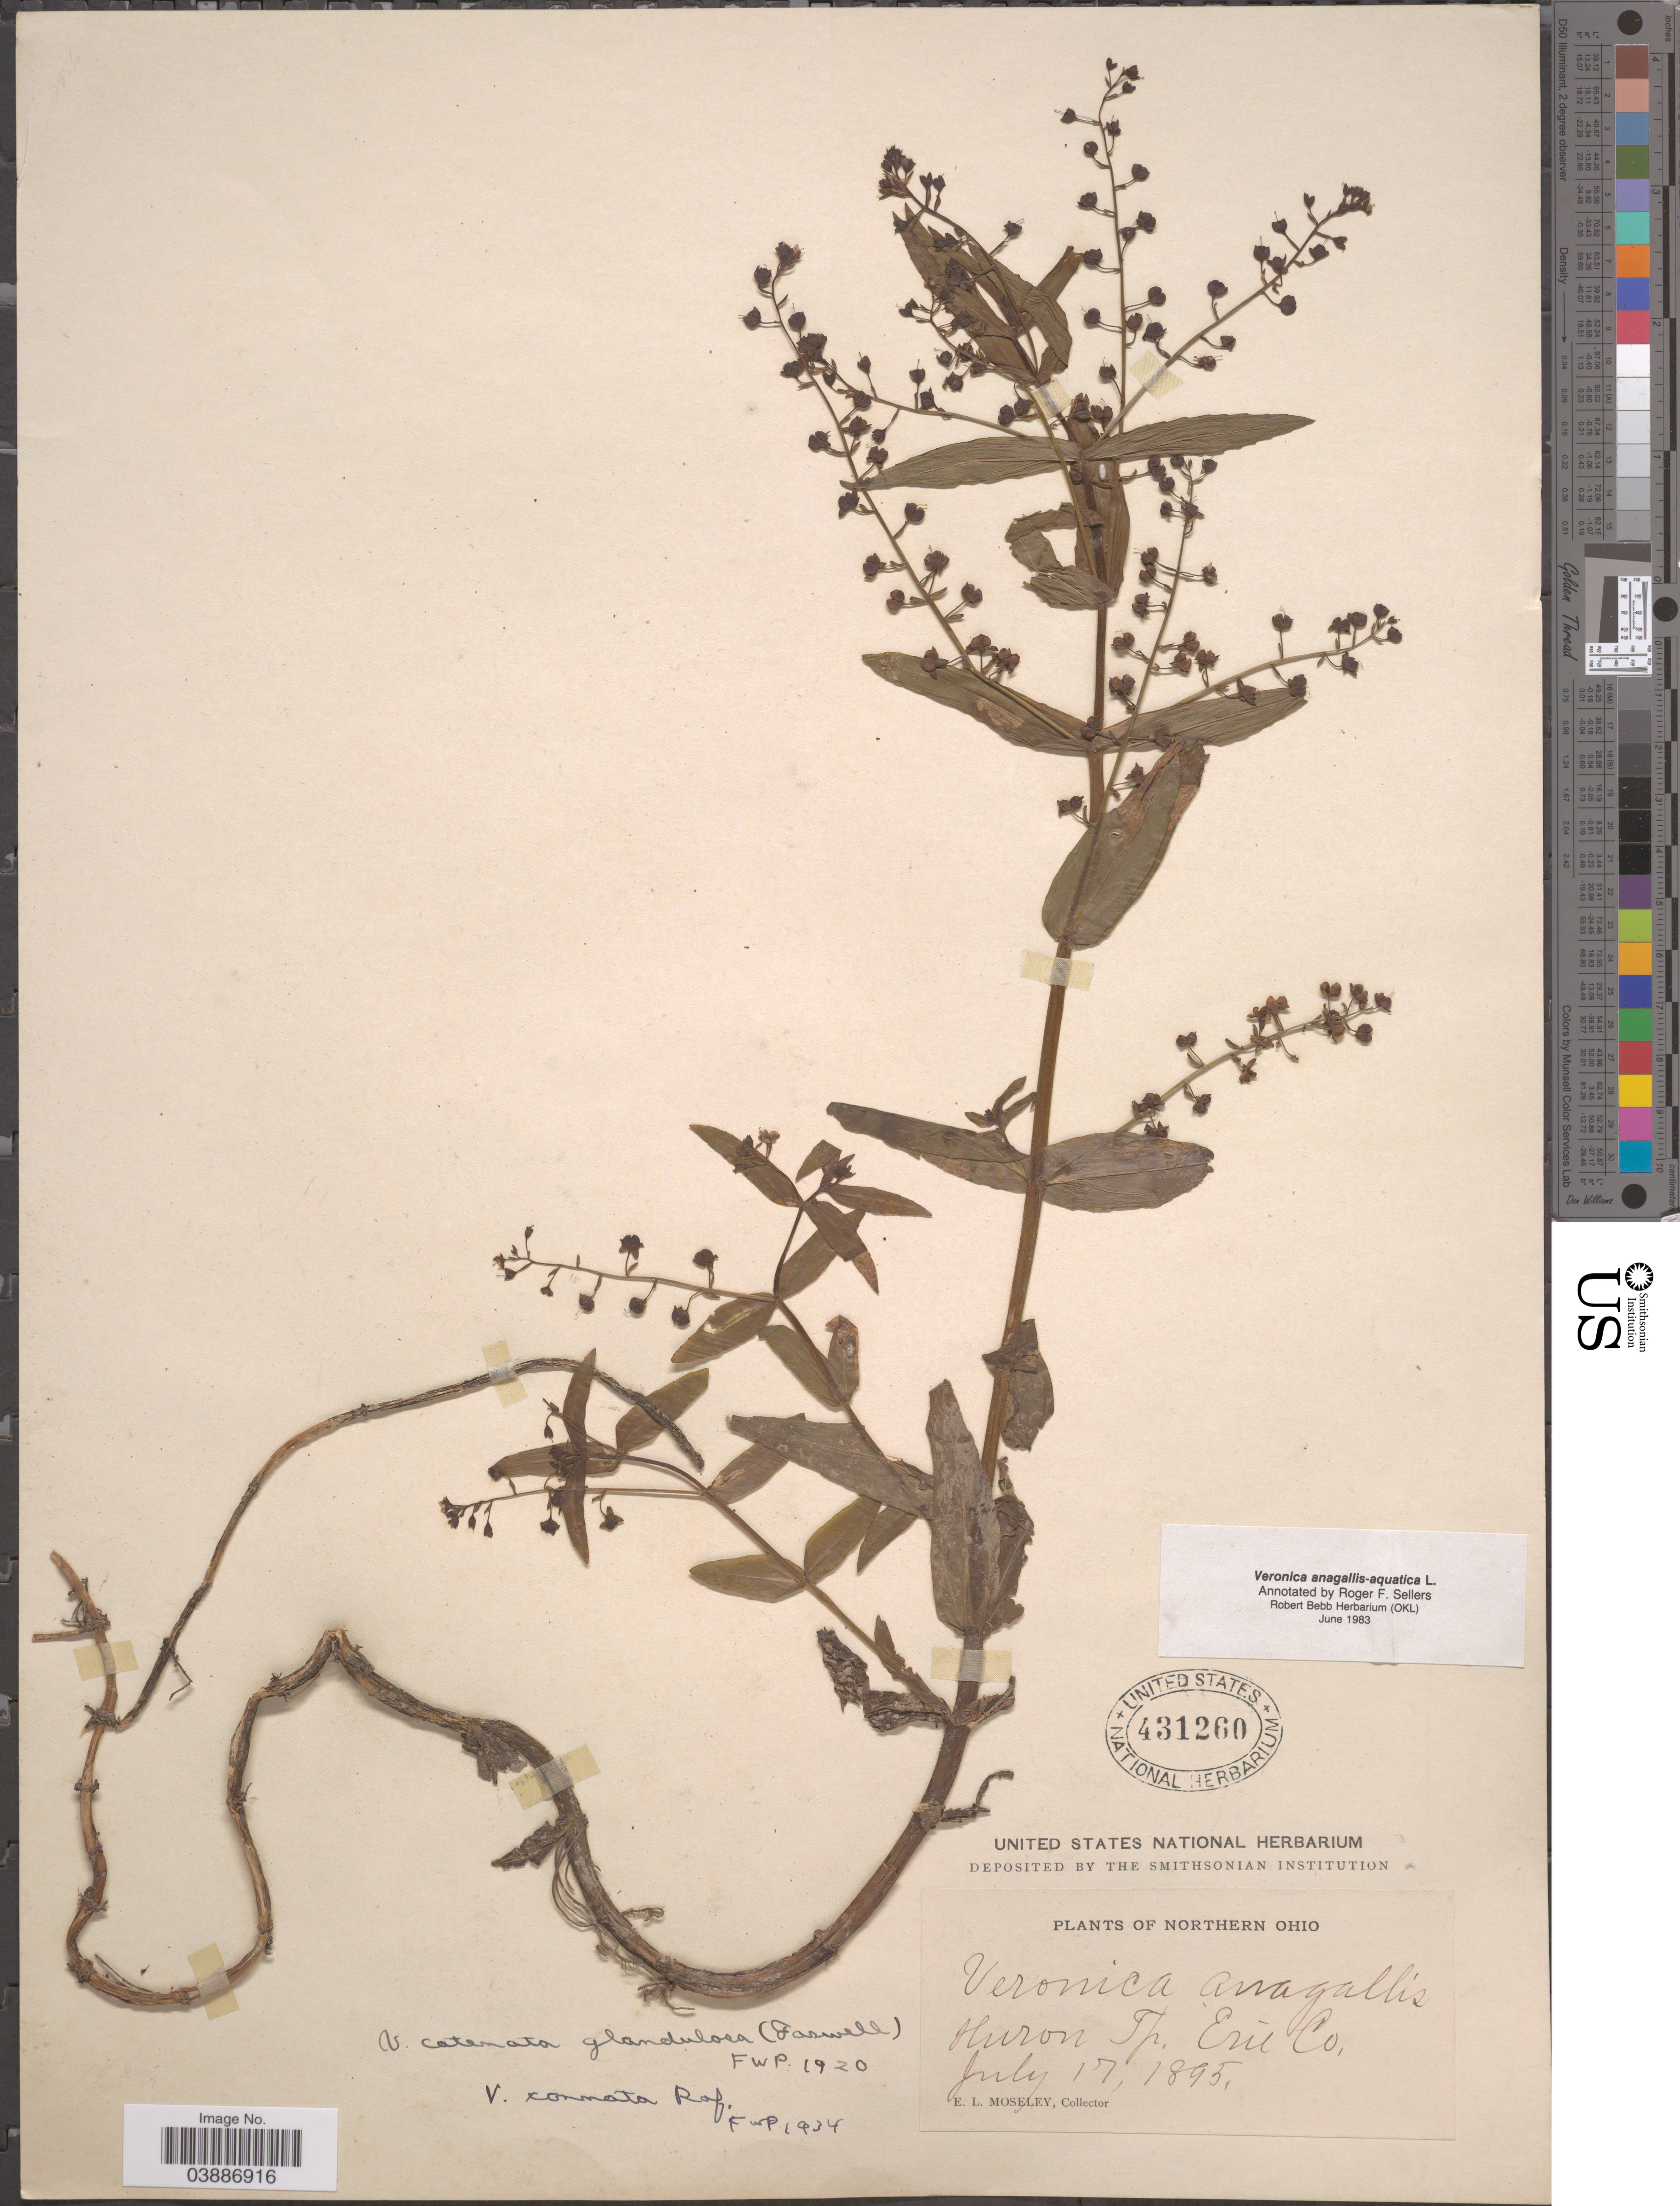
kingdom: Plantae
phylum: Tracheophyta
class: Magnoliopsida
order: Lamiales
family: Plantaginaceae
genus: Veronica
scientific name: Veronica anagallis-aquatica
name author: L.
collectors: E. Moseley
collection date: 1895-07-17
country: United States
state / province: Ohio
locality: Northern Ohio. Huron Tp. Erie Co.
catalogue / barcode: US 431260